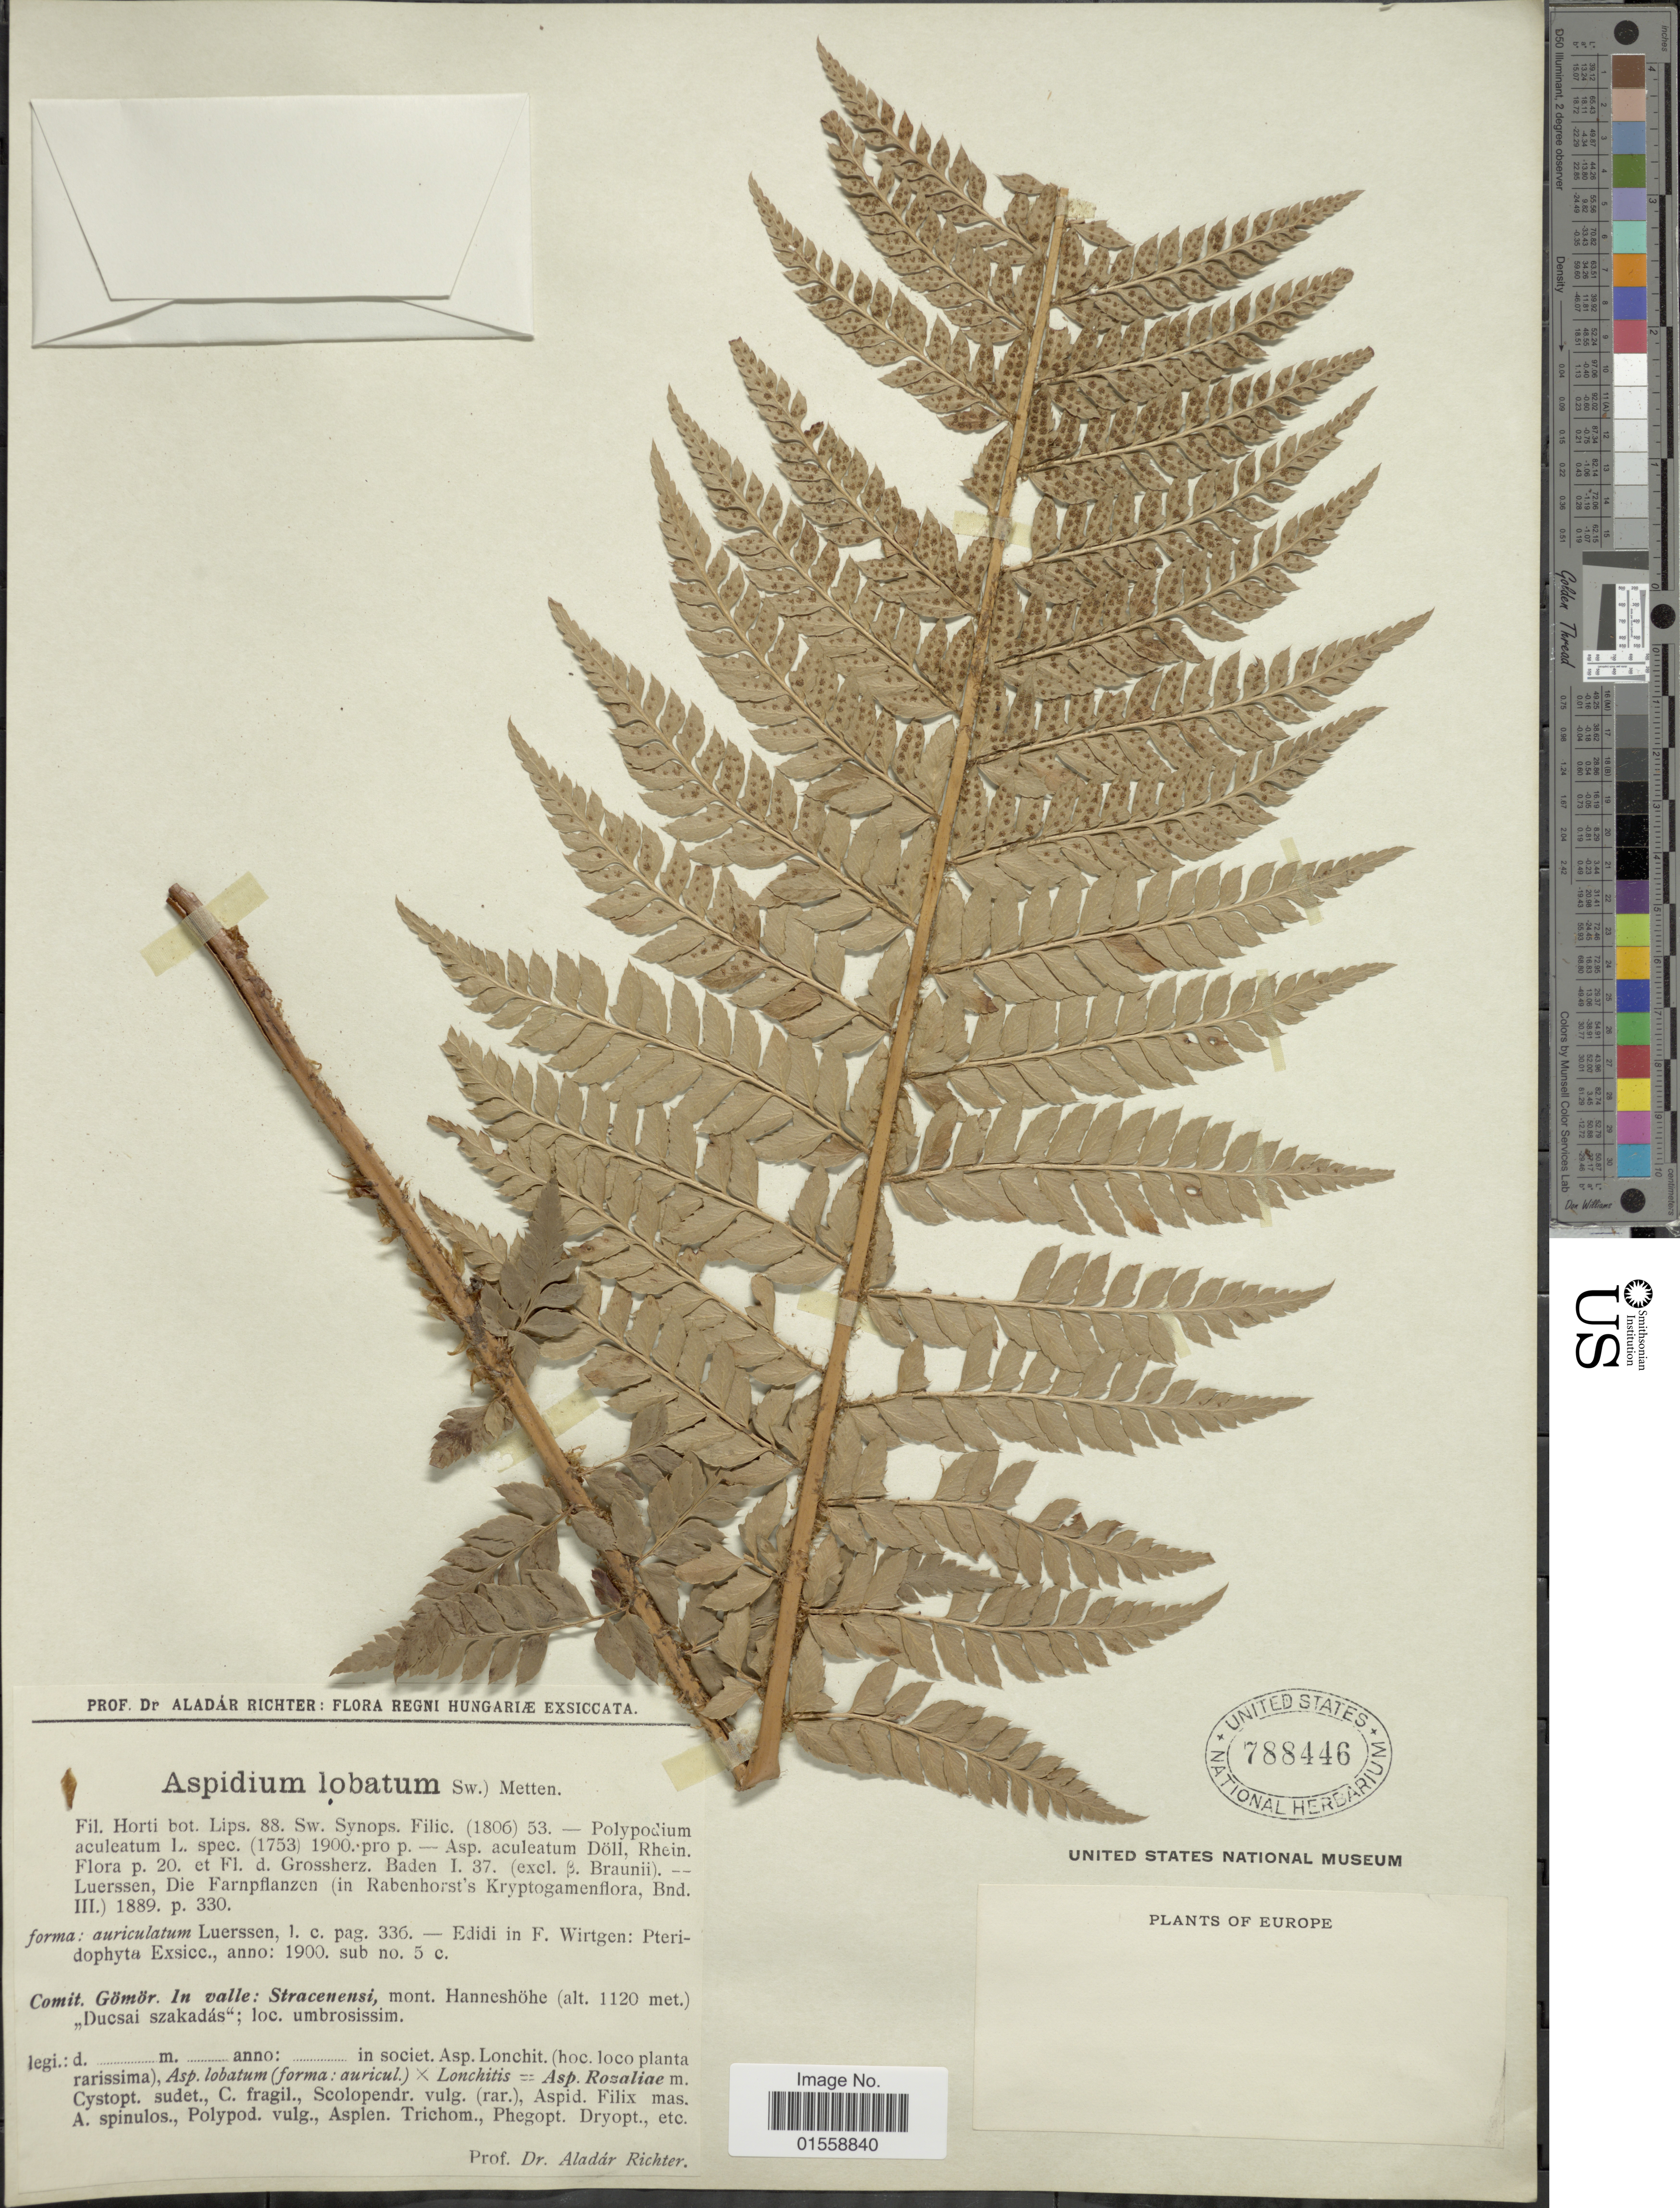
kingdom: Plantae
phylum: Tracheophyta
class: Polypodiopsida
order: Polypodiales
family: Dryopteridaceae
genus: Polystichum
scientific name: Polystichum x luerssenii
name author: (Dörfl.) Hahne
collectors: A. Richter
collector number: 05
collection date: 1900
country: Hungary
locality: Regni Hungariae, Comit. Gomor, in valle: Stracenensi, mont. Hanneshohe, "Ducsai szakadas"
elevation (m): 1120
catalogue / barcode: US 788446